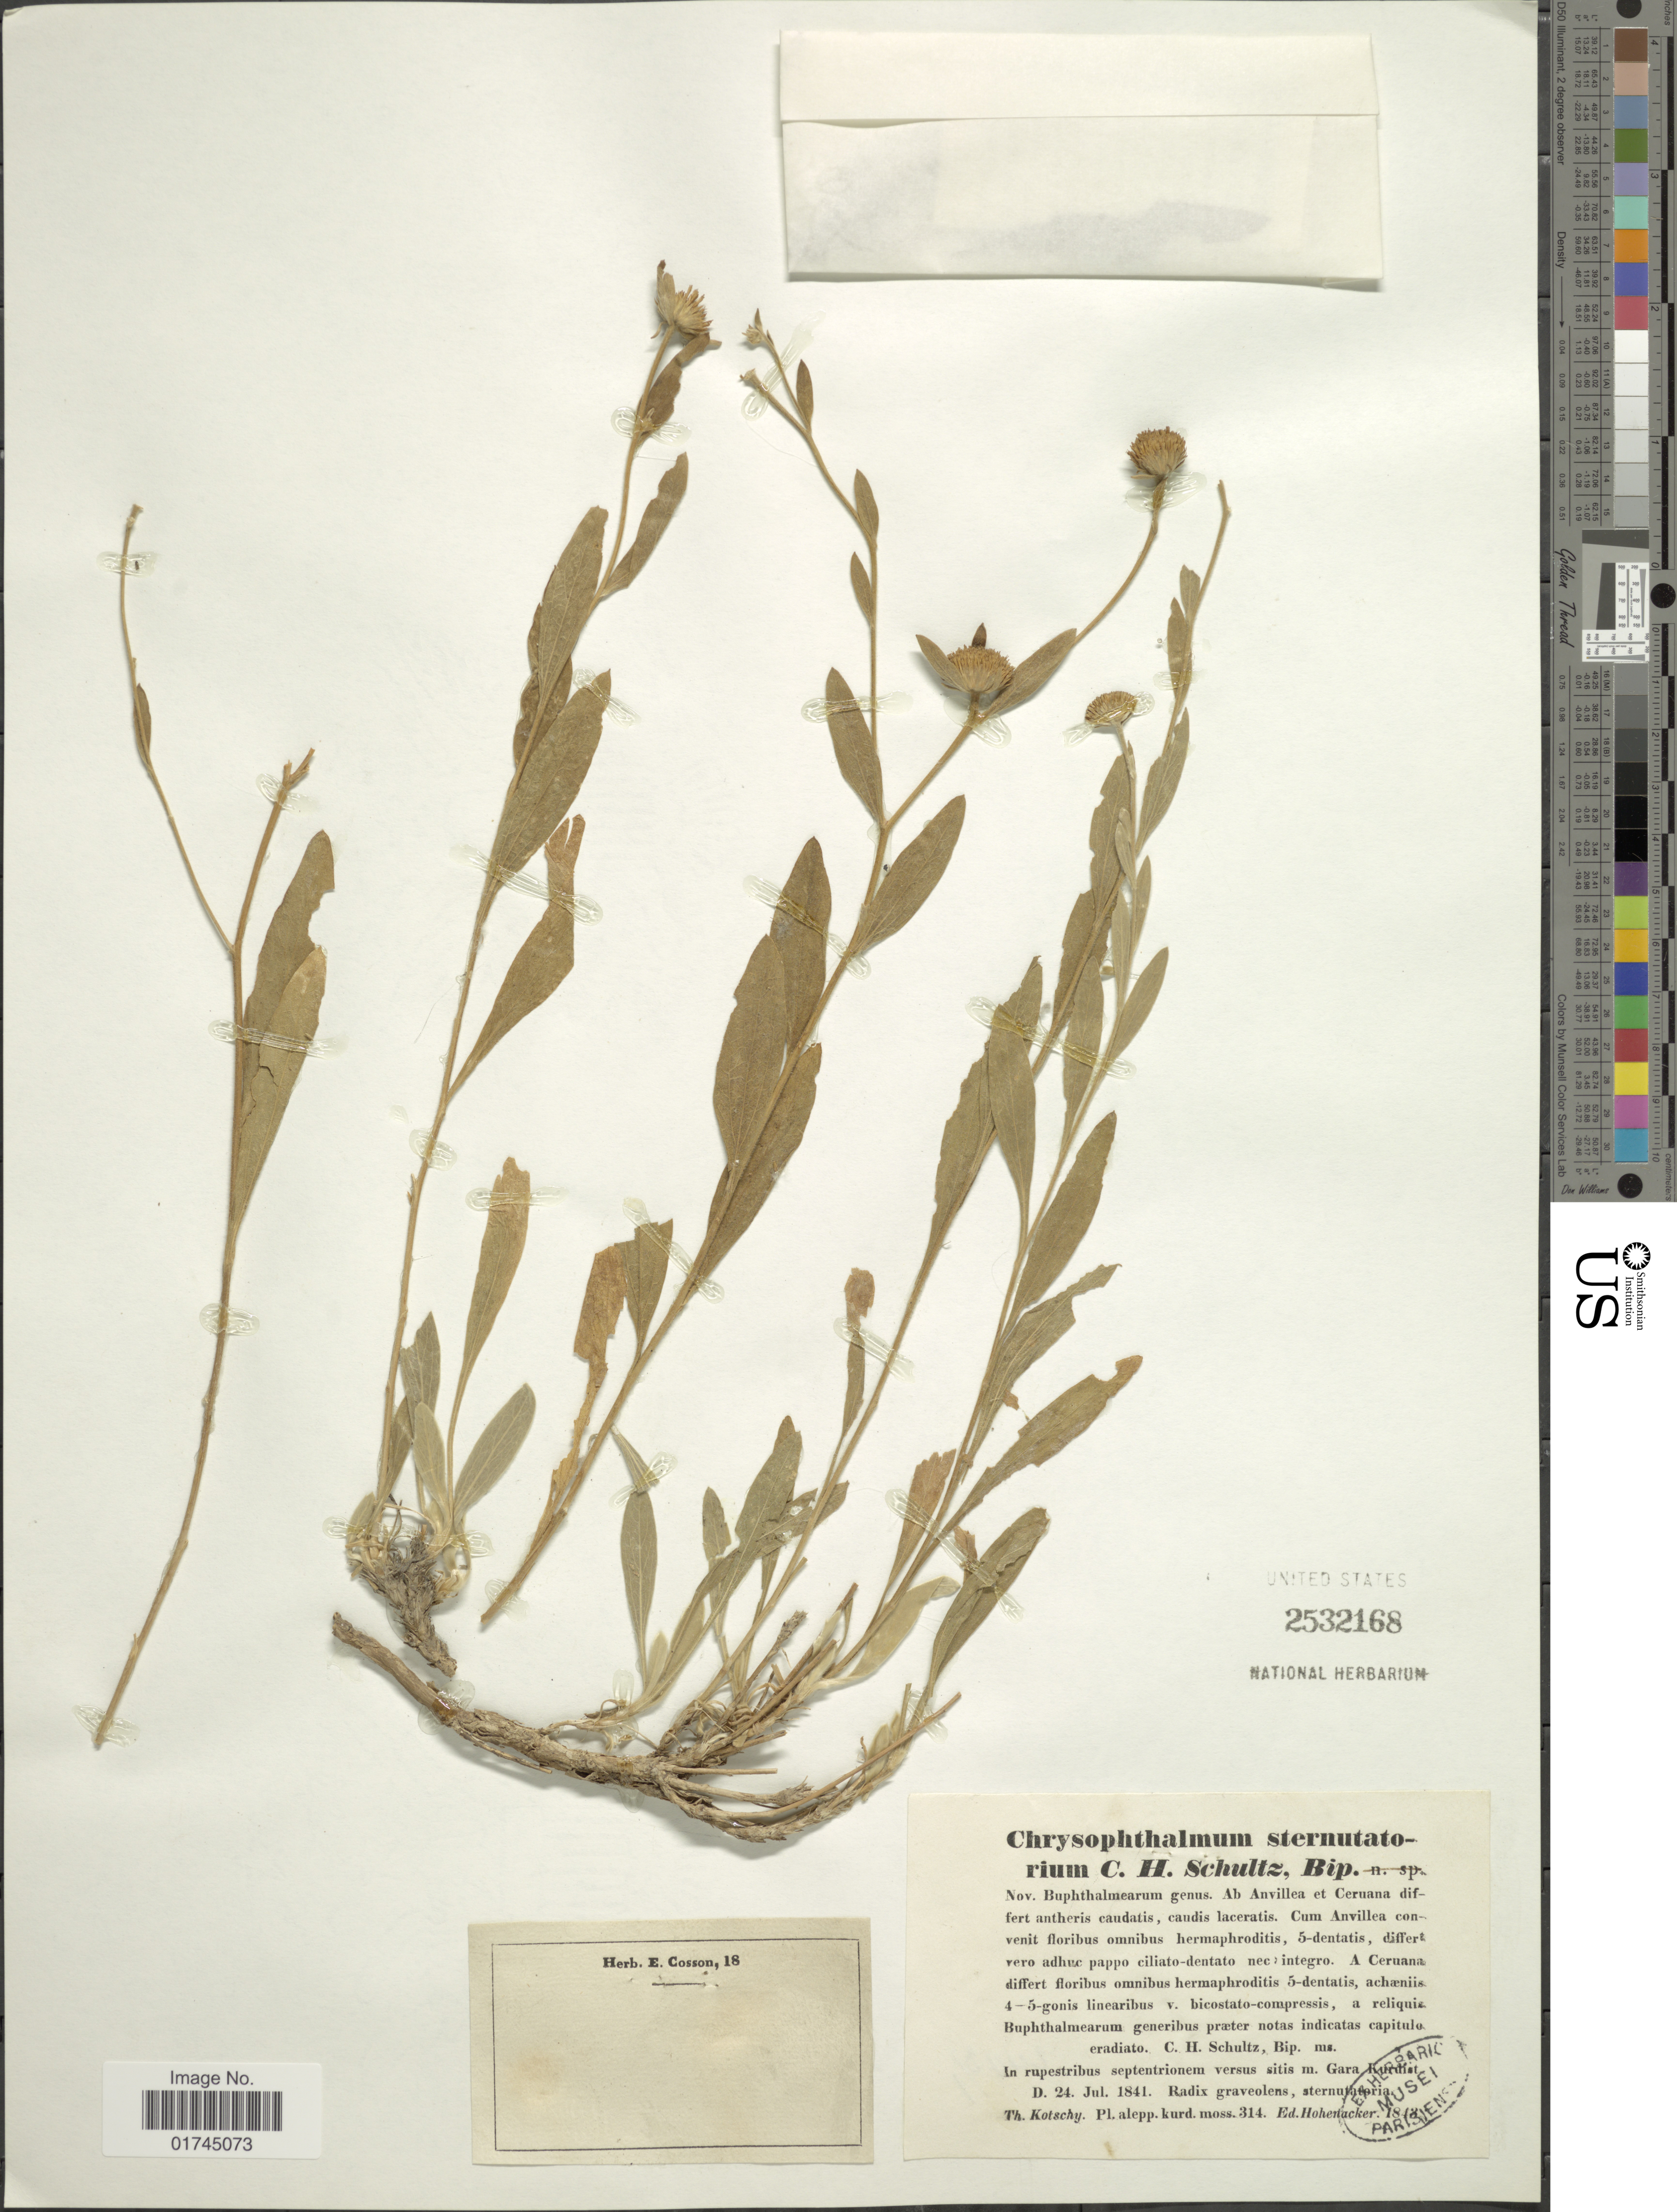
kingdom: Plantae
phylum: Tracheophyta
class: Magnoliopsida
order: Asterales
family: Asteraceae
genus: Chrysophthalmum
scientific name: Chrysophthalmum sternutatorium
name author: Sch. Bip. ex Walp.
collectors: C. H. Schultz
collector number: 314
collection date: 1841-07-24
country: Iraq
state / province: Dahūk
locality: In rupestribus septentrionem, Hara Kudism Radiz graveolens [unsure placement] [interpreted]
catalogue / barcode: US 2532168